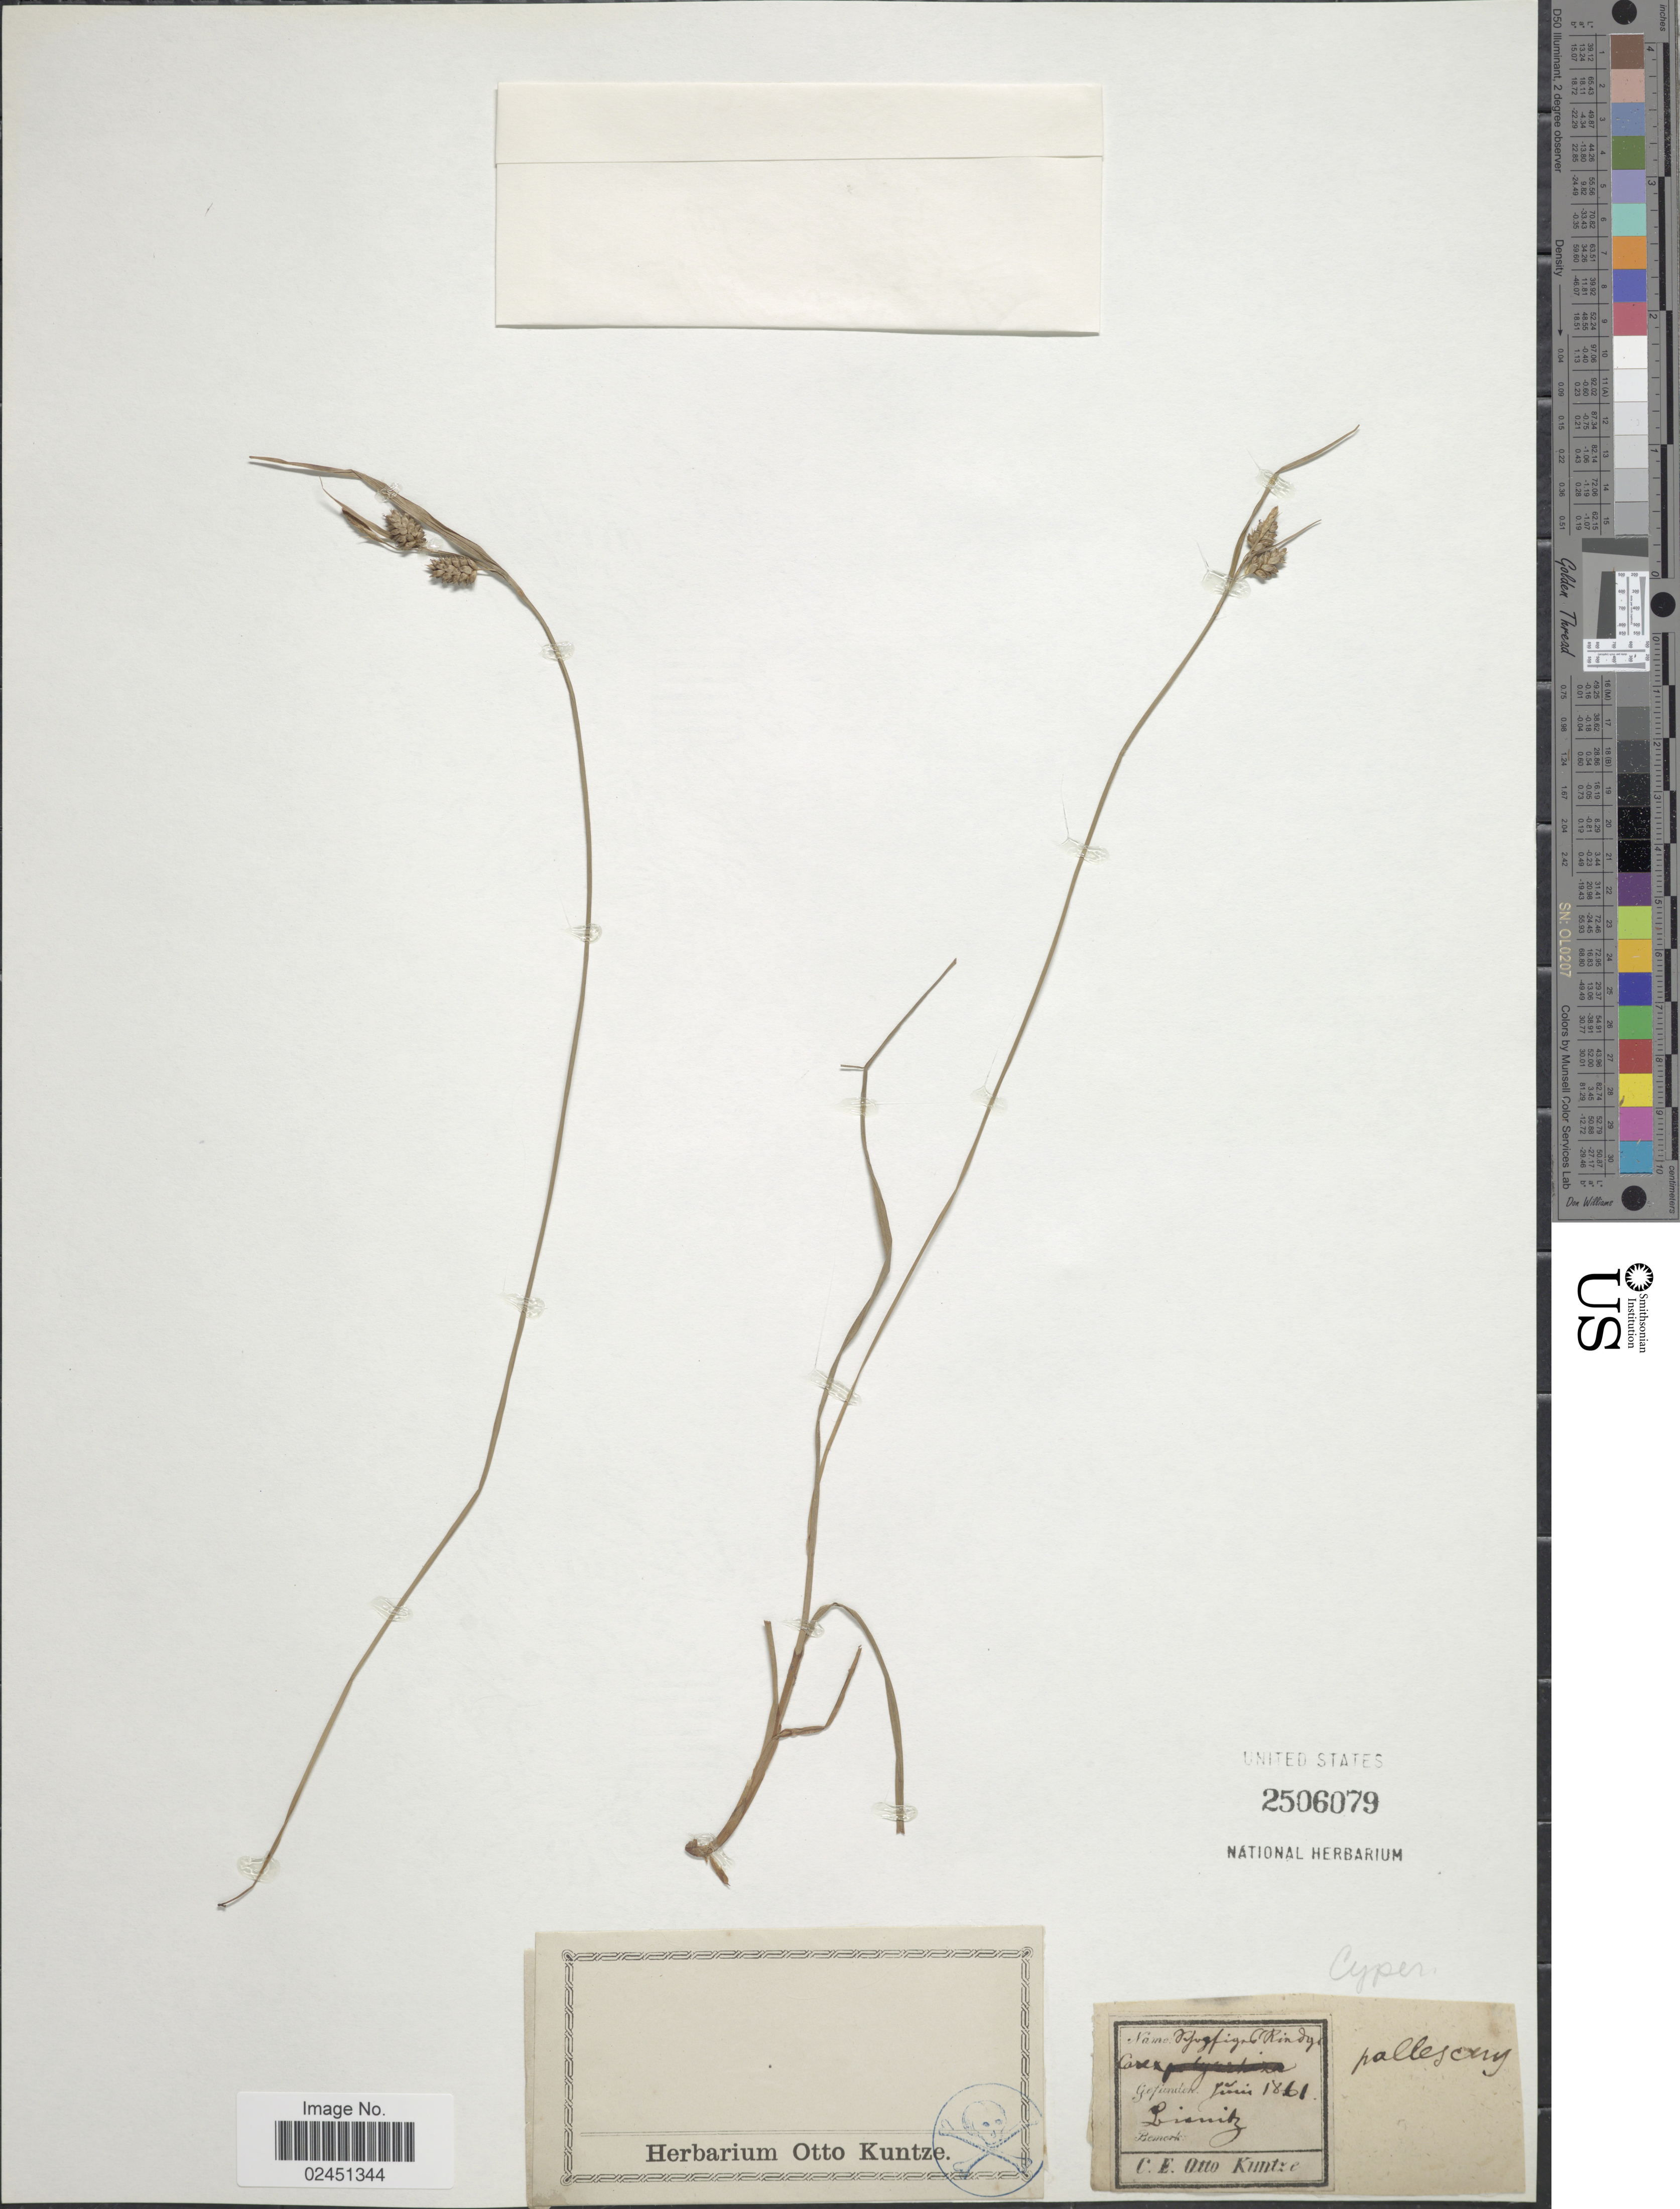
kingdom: Plantae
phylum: Tracheophyta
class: Liliopsida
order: Poales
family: Cyperaceae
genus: Carex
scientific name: Carex pallescens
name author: L.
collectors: C.E.O. Kuntze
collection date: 1861-06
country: Germany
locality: Lisnitz [interpreted]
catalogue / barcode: US 2506079